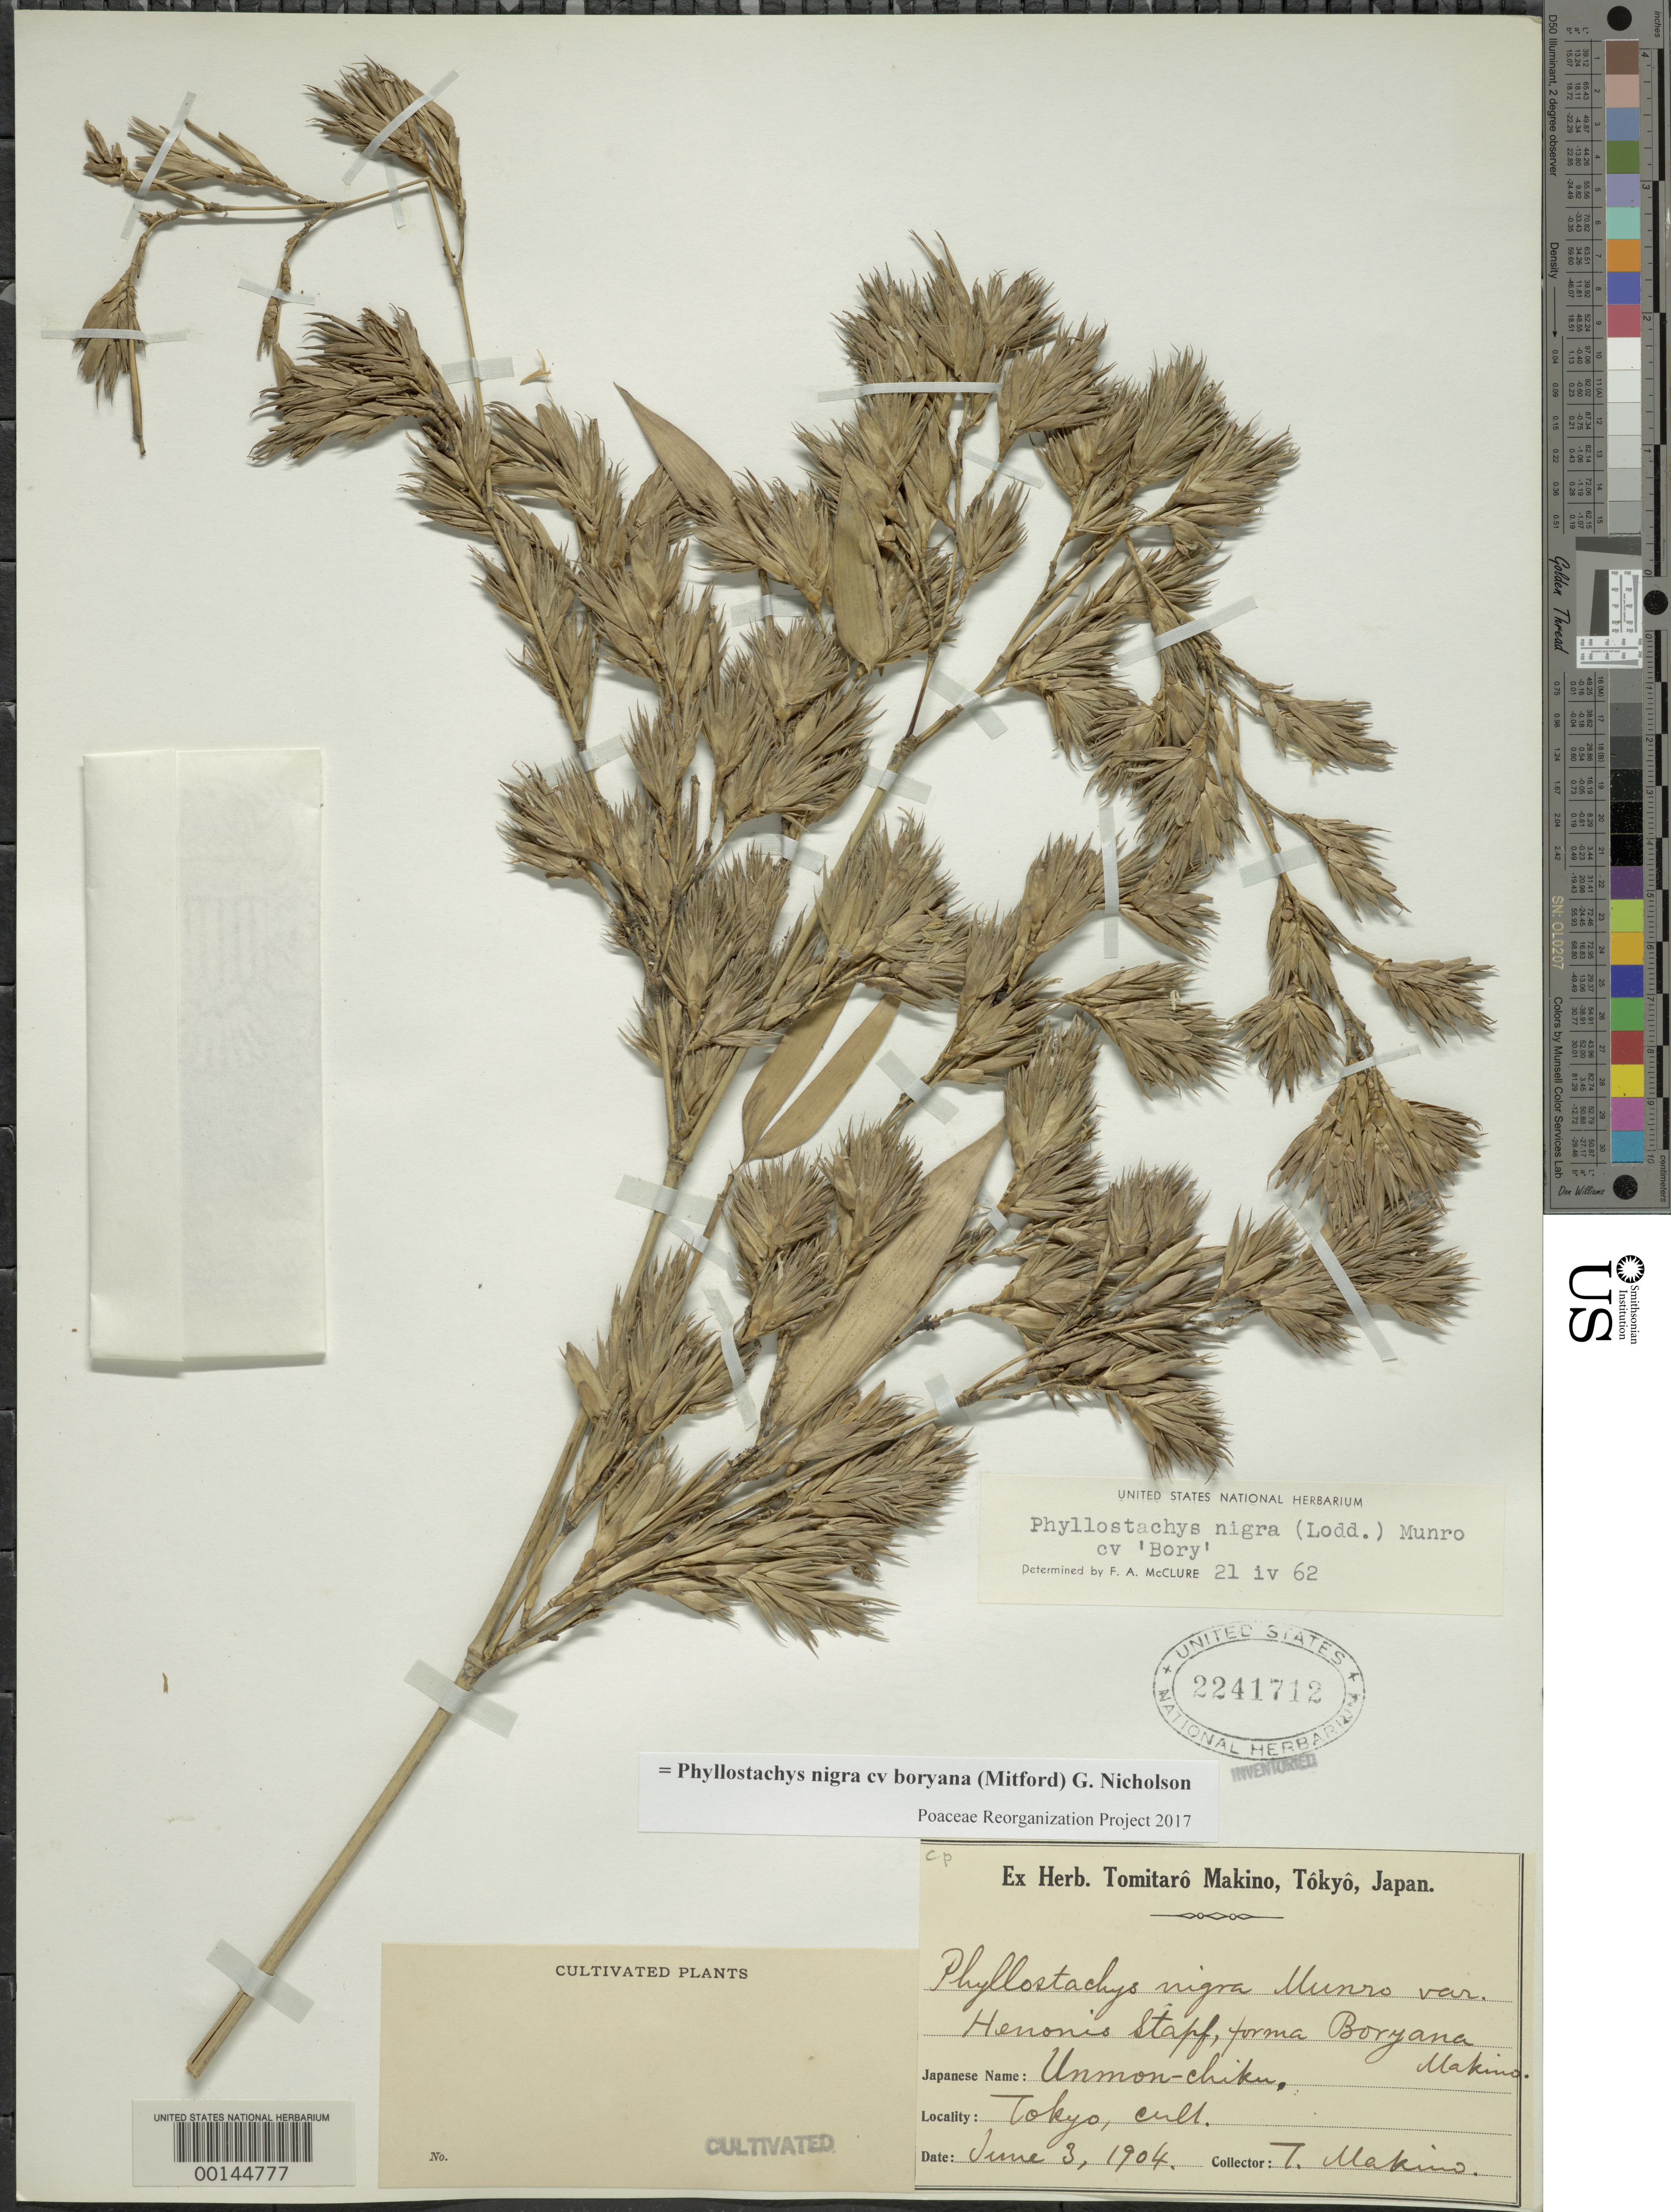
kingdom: Plantae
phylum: Tracheophyta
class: Liliopsida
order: Poales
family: Poaceae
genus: Phyllostachys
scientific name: Phyllostachys nigra cv. boryana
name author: (Mitford) G. Nicholson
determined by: Poaceae Reorganization Project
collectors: T. Makino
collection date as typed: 03 Jun 1904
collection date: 1904-06-03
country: Japan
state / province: Tokyo, Federal City of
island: Honshu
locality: Tokyo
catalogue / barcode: US 2241712